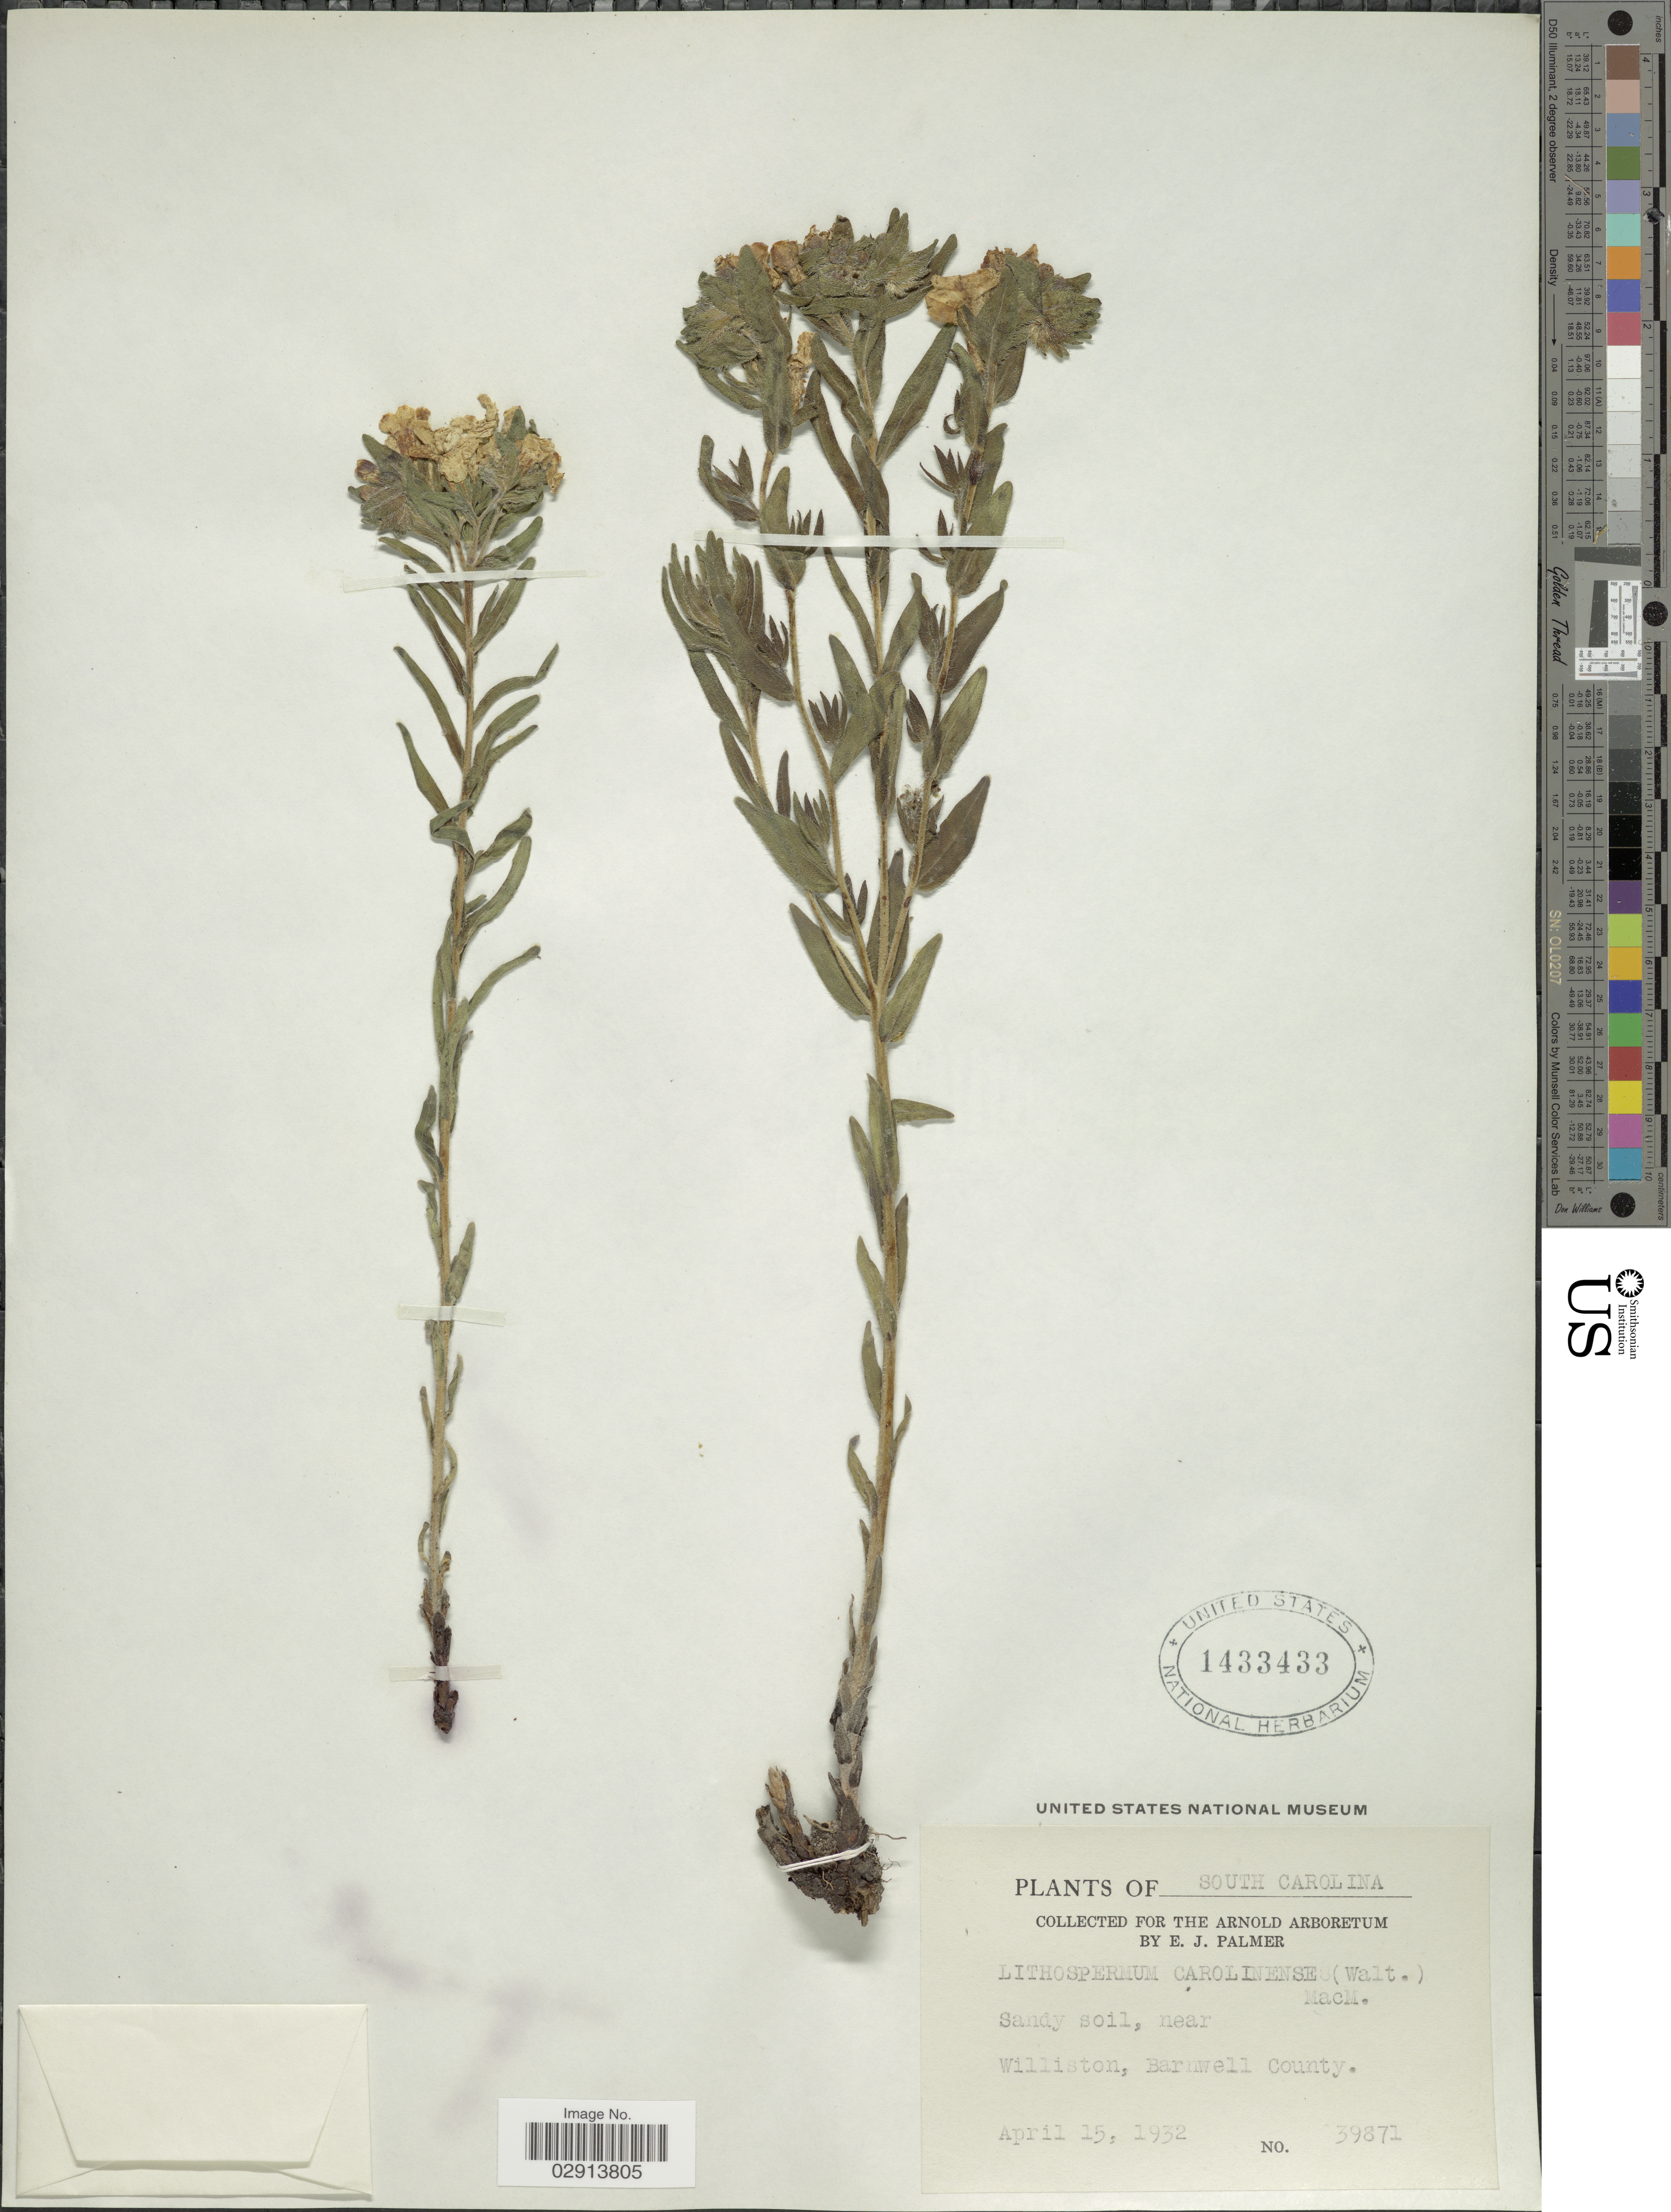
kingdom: Plantae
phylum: Tracheophyta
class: Magnoliopsida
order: Boraginales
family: Boraginaceae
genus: Lithospermum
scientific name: Lithospermum caroliniense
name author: (J.F. Gmel.) MacMill.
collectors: E. J. Palmer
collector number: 39871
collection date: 1932-04-15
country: United States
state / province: South Carolina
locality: Sandy soil, near Williston, Barnwell County.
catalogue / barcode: US 1433433